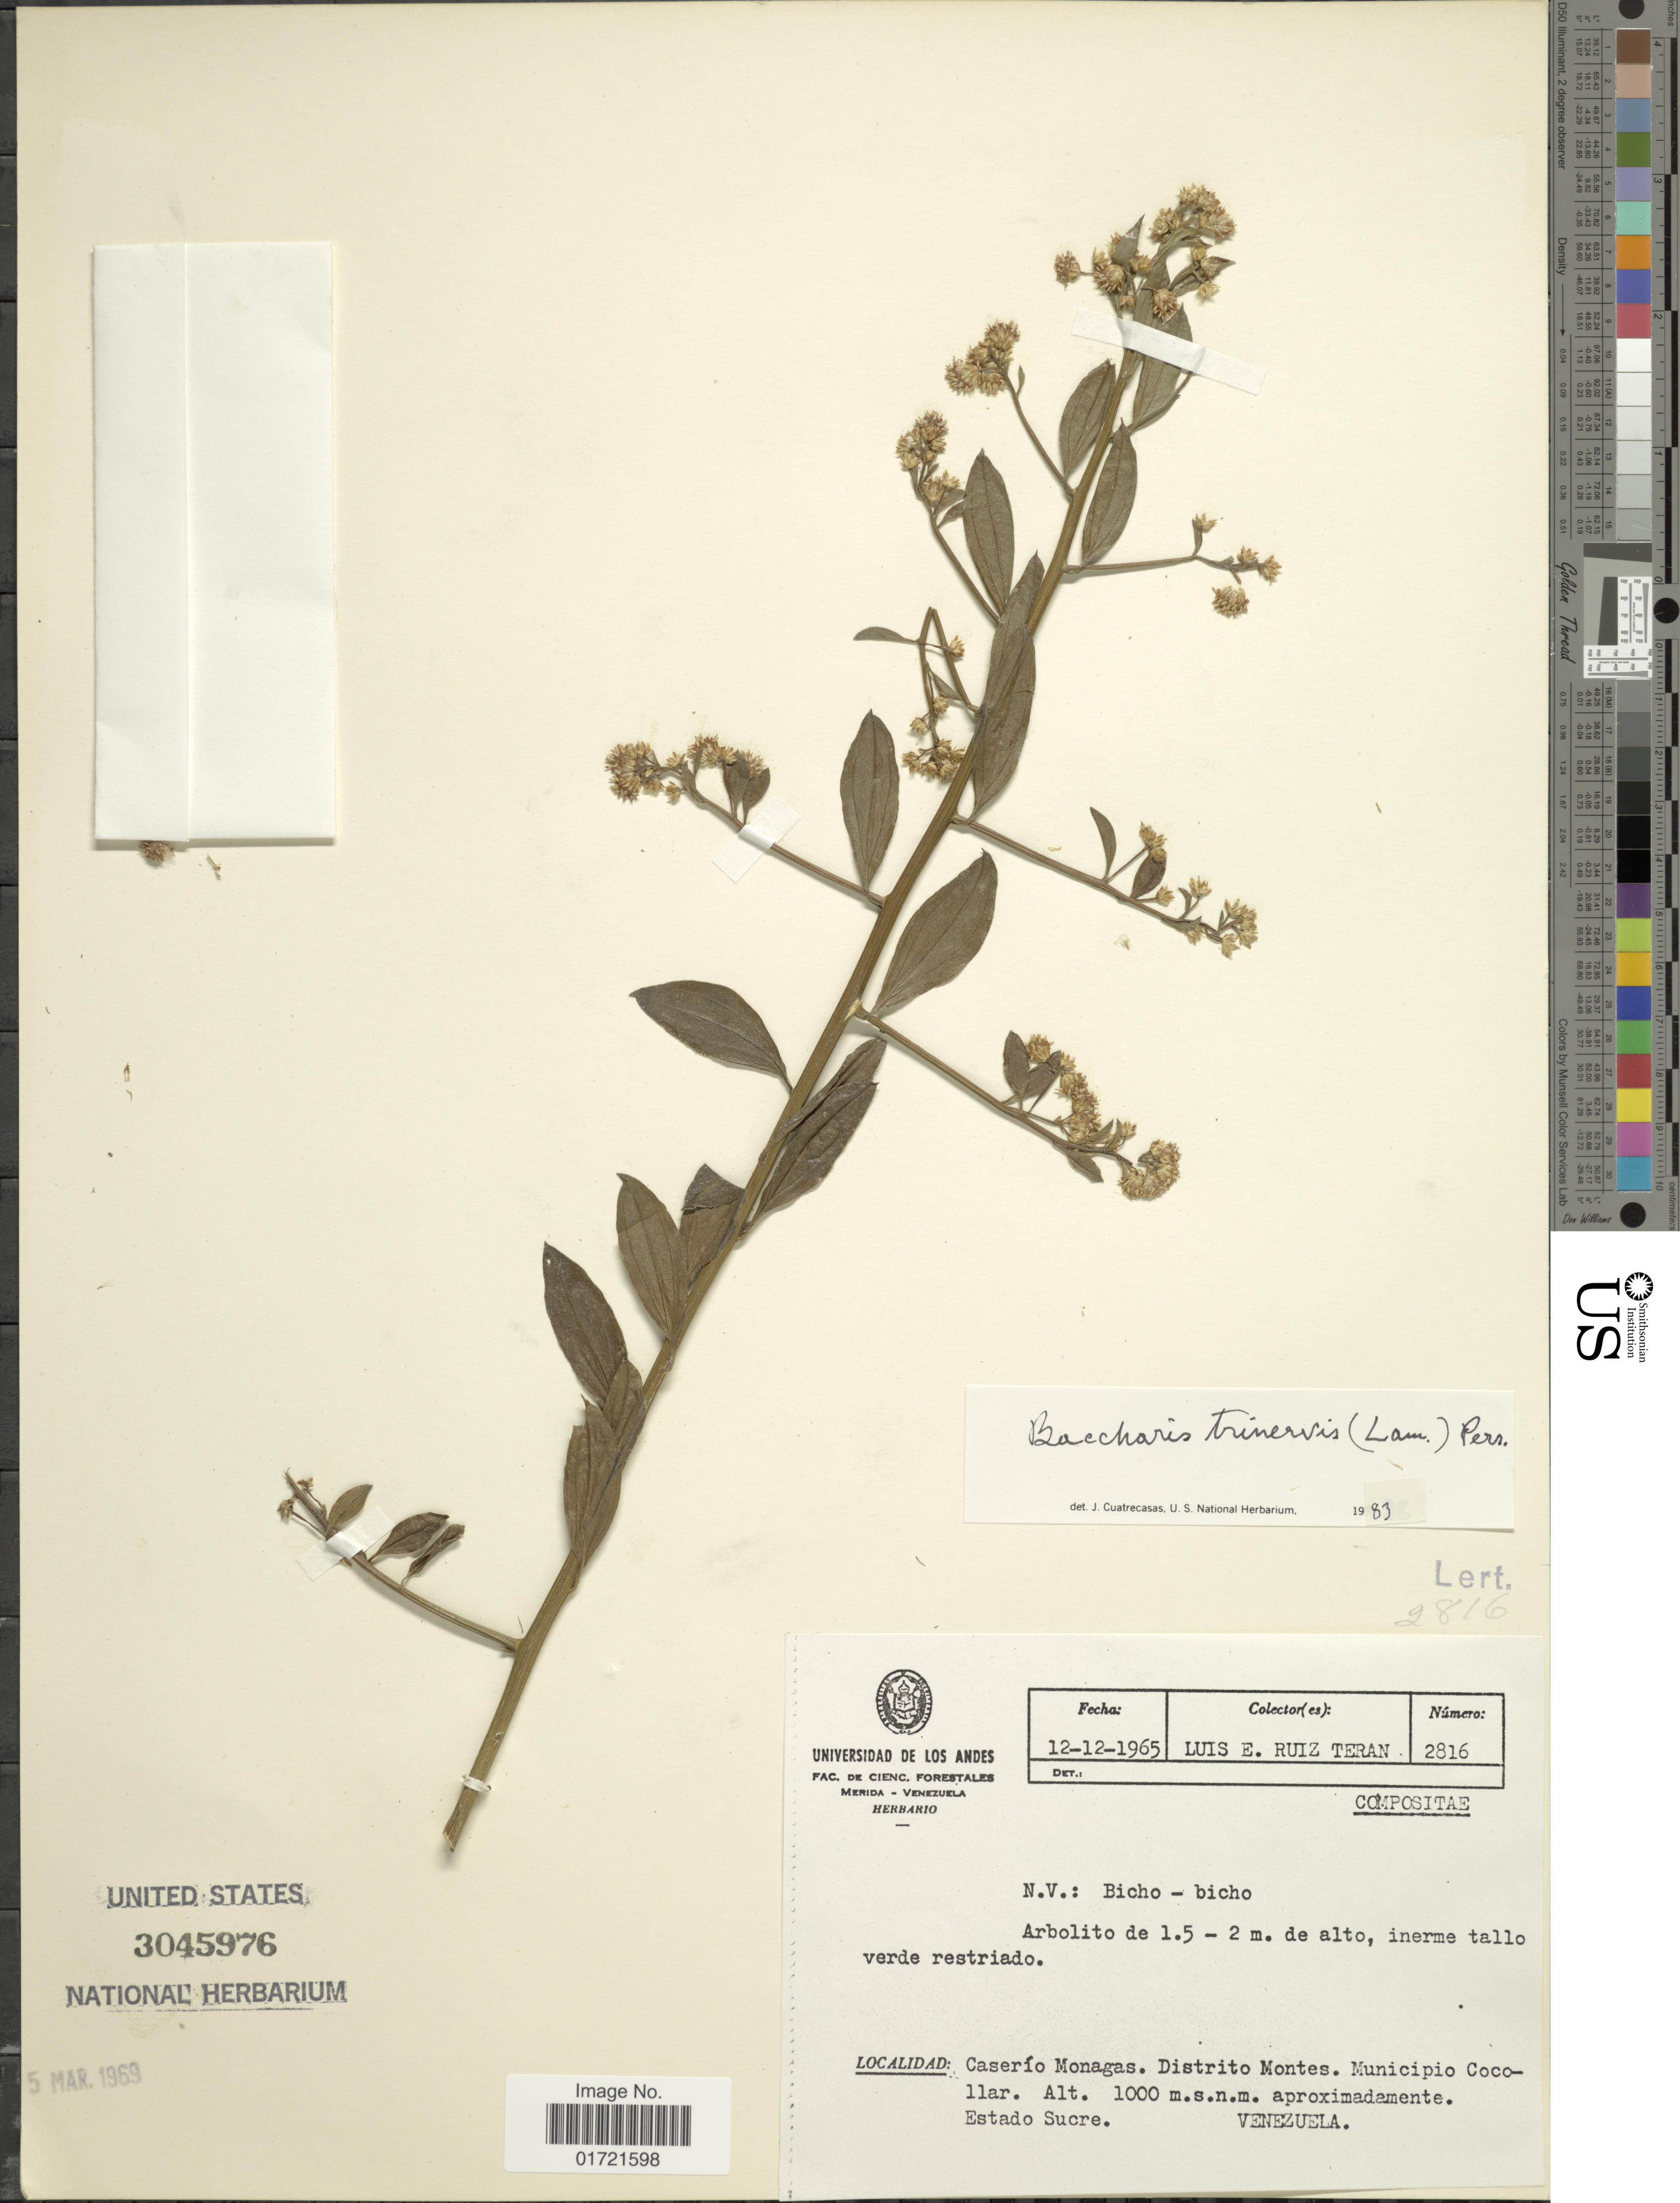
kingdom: Plantae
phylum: Tracheophyta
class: Magnoliopsida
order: Asterales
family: Asteraceae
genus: Baccharis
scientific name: Baccharis trinervis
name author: (Lam.) Pers.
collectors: L. E. Ruíz-Terán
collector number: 2816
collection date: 1965-12-12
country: Venezuela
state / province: Sucre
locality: Caserio Monagas. Distrito Montes. Muncipio Cocollar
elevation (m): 1000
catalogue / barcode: US 3045976